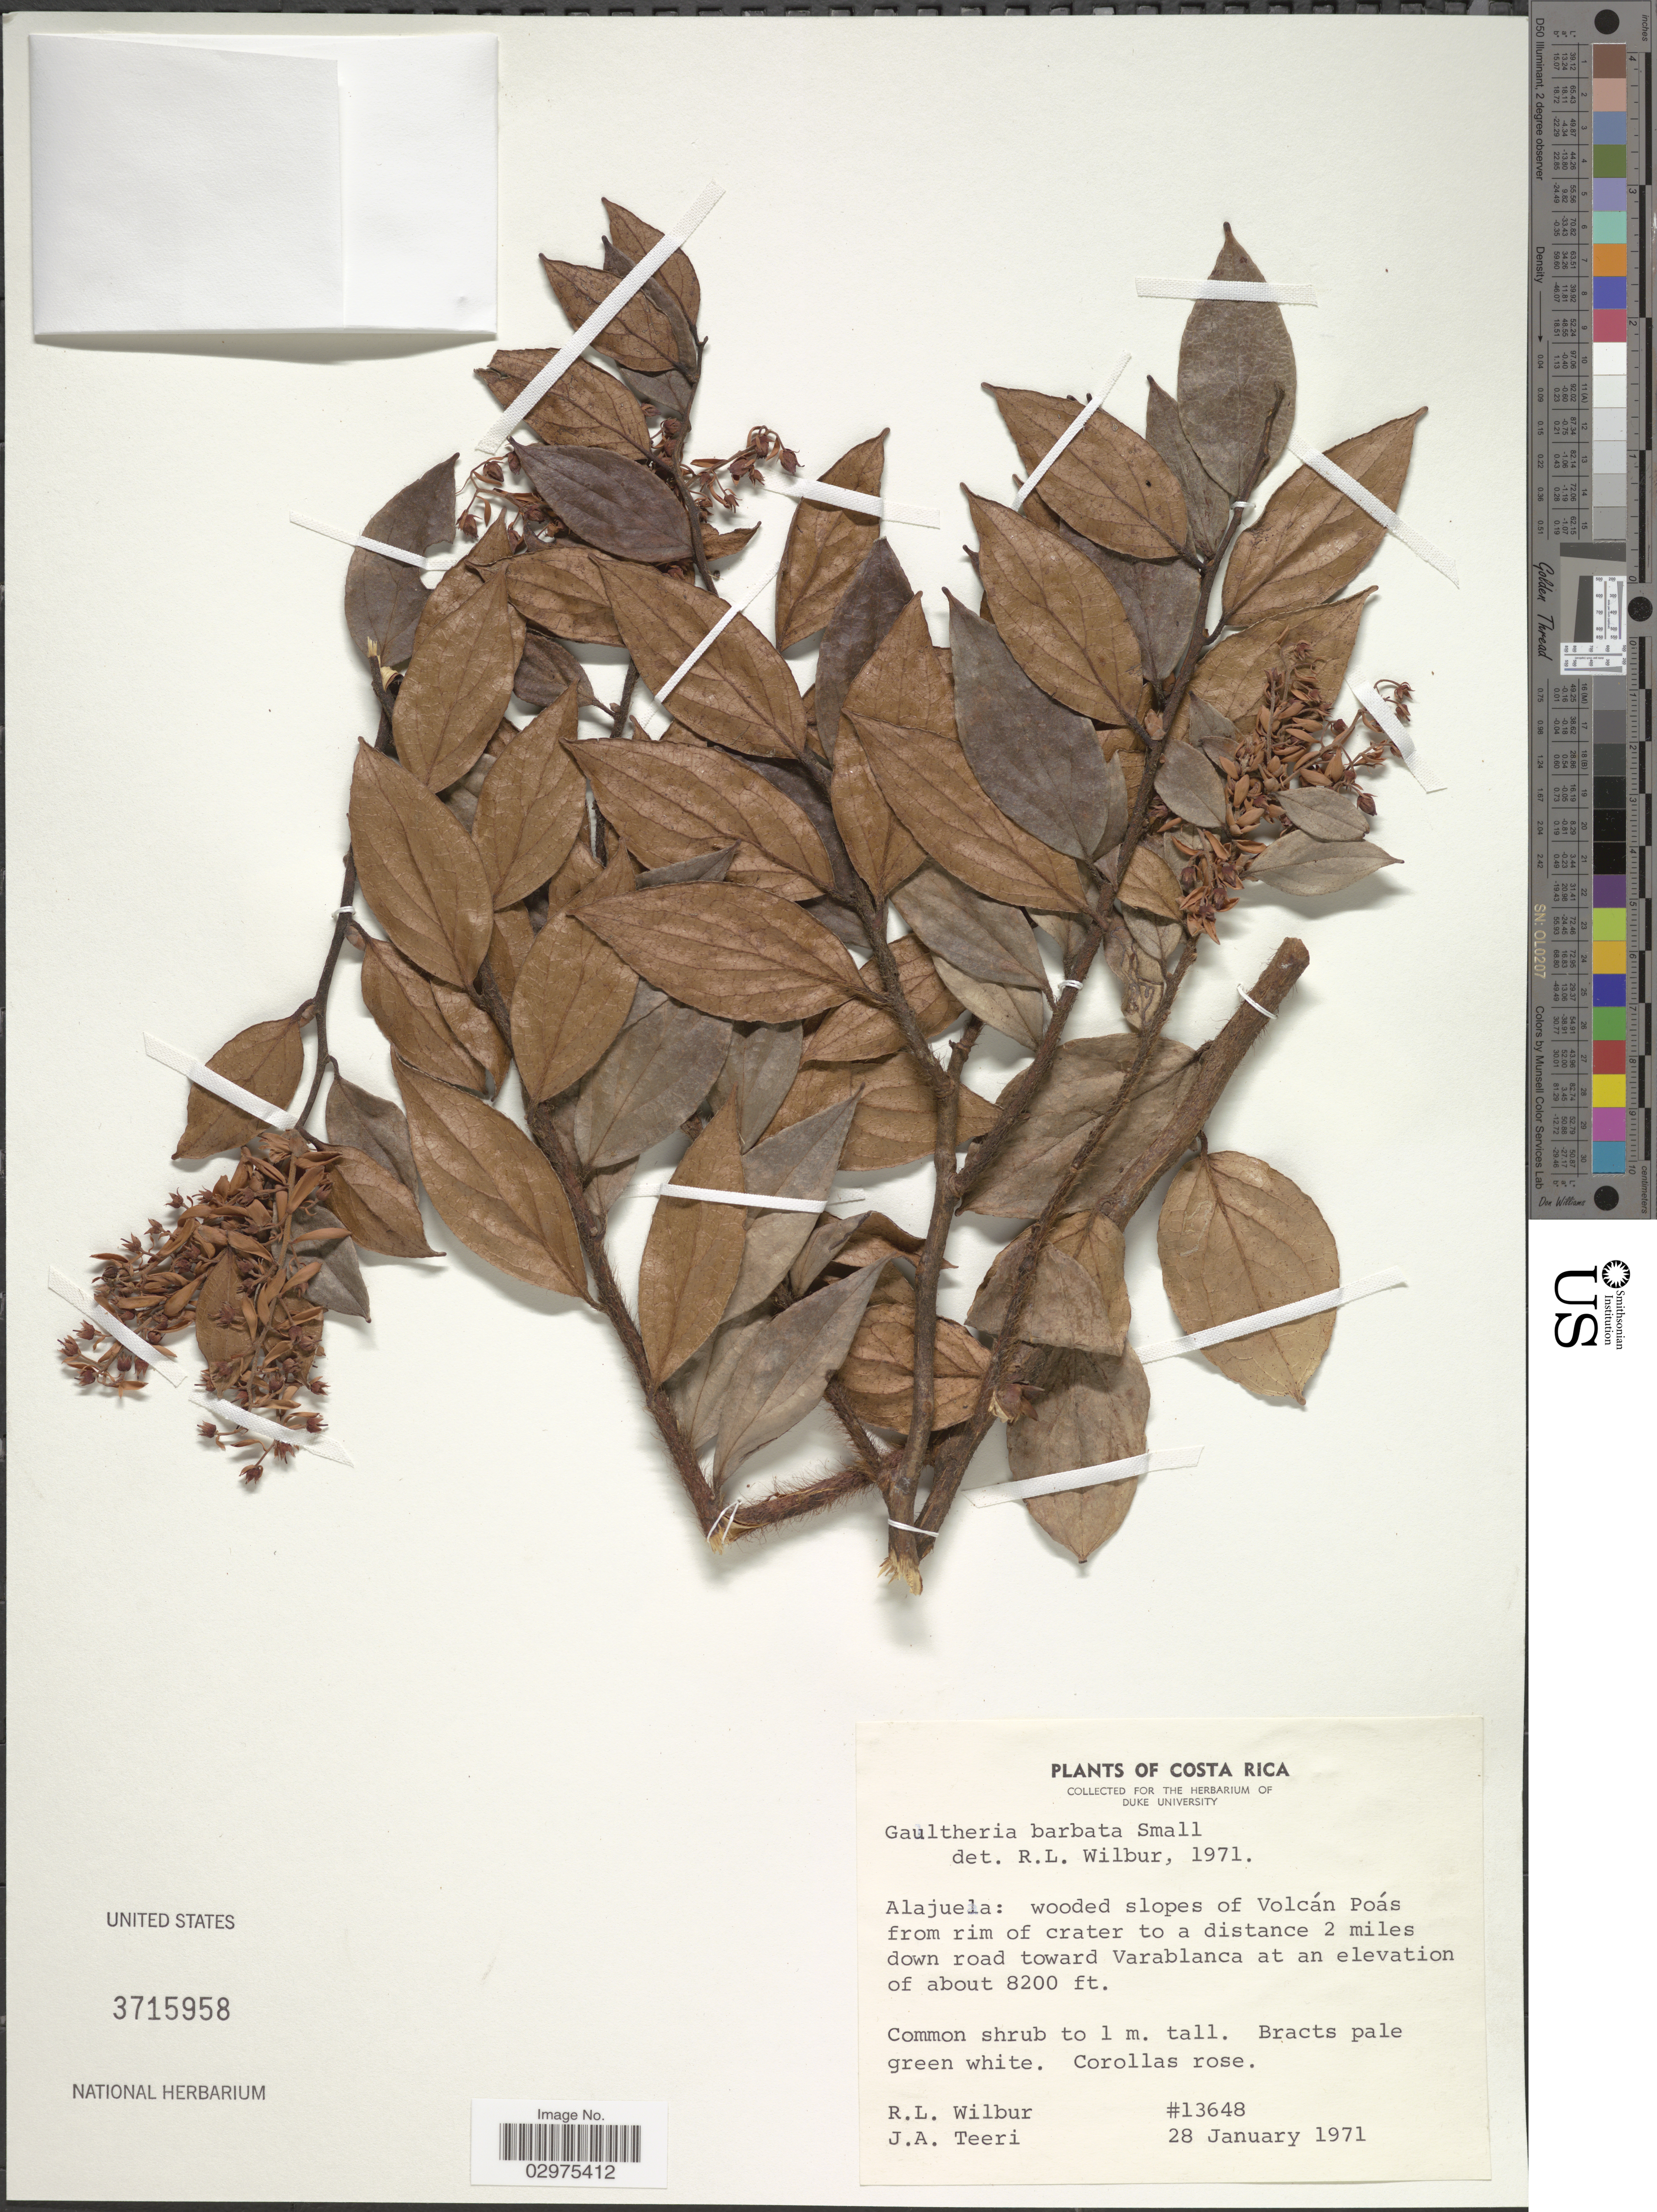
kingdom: Plantae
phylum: Tracheophyta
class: Magnoliopsida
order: Ericales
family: Ericaceae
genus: Gaultheria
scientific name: Gaultheria barbata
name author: Small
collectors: R. L. Wilbur & J. Teeri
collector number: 13648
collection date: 1971-01-28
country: Costa Rica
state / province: Alajuela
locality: Wooded slopes of Volcán Poás from rim of crater to a distance 2 miles down road toward Varablanca.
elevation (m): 2499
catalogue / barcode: US 3715958